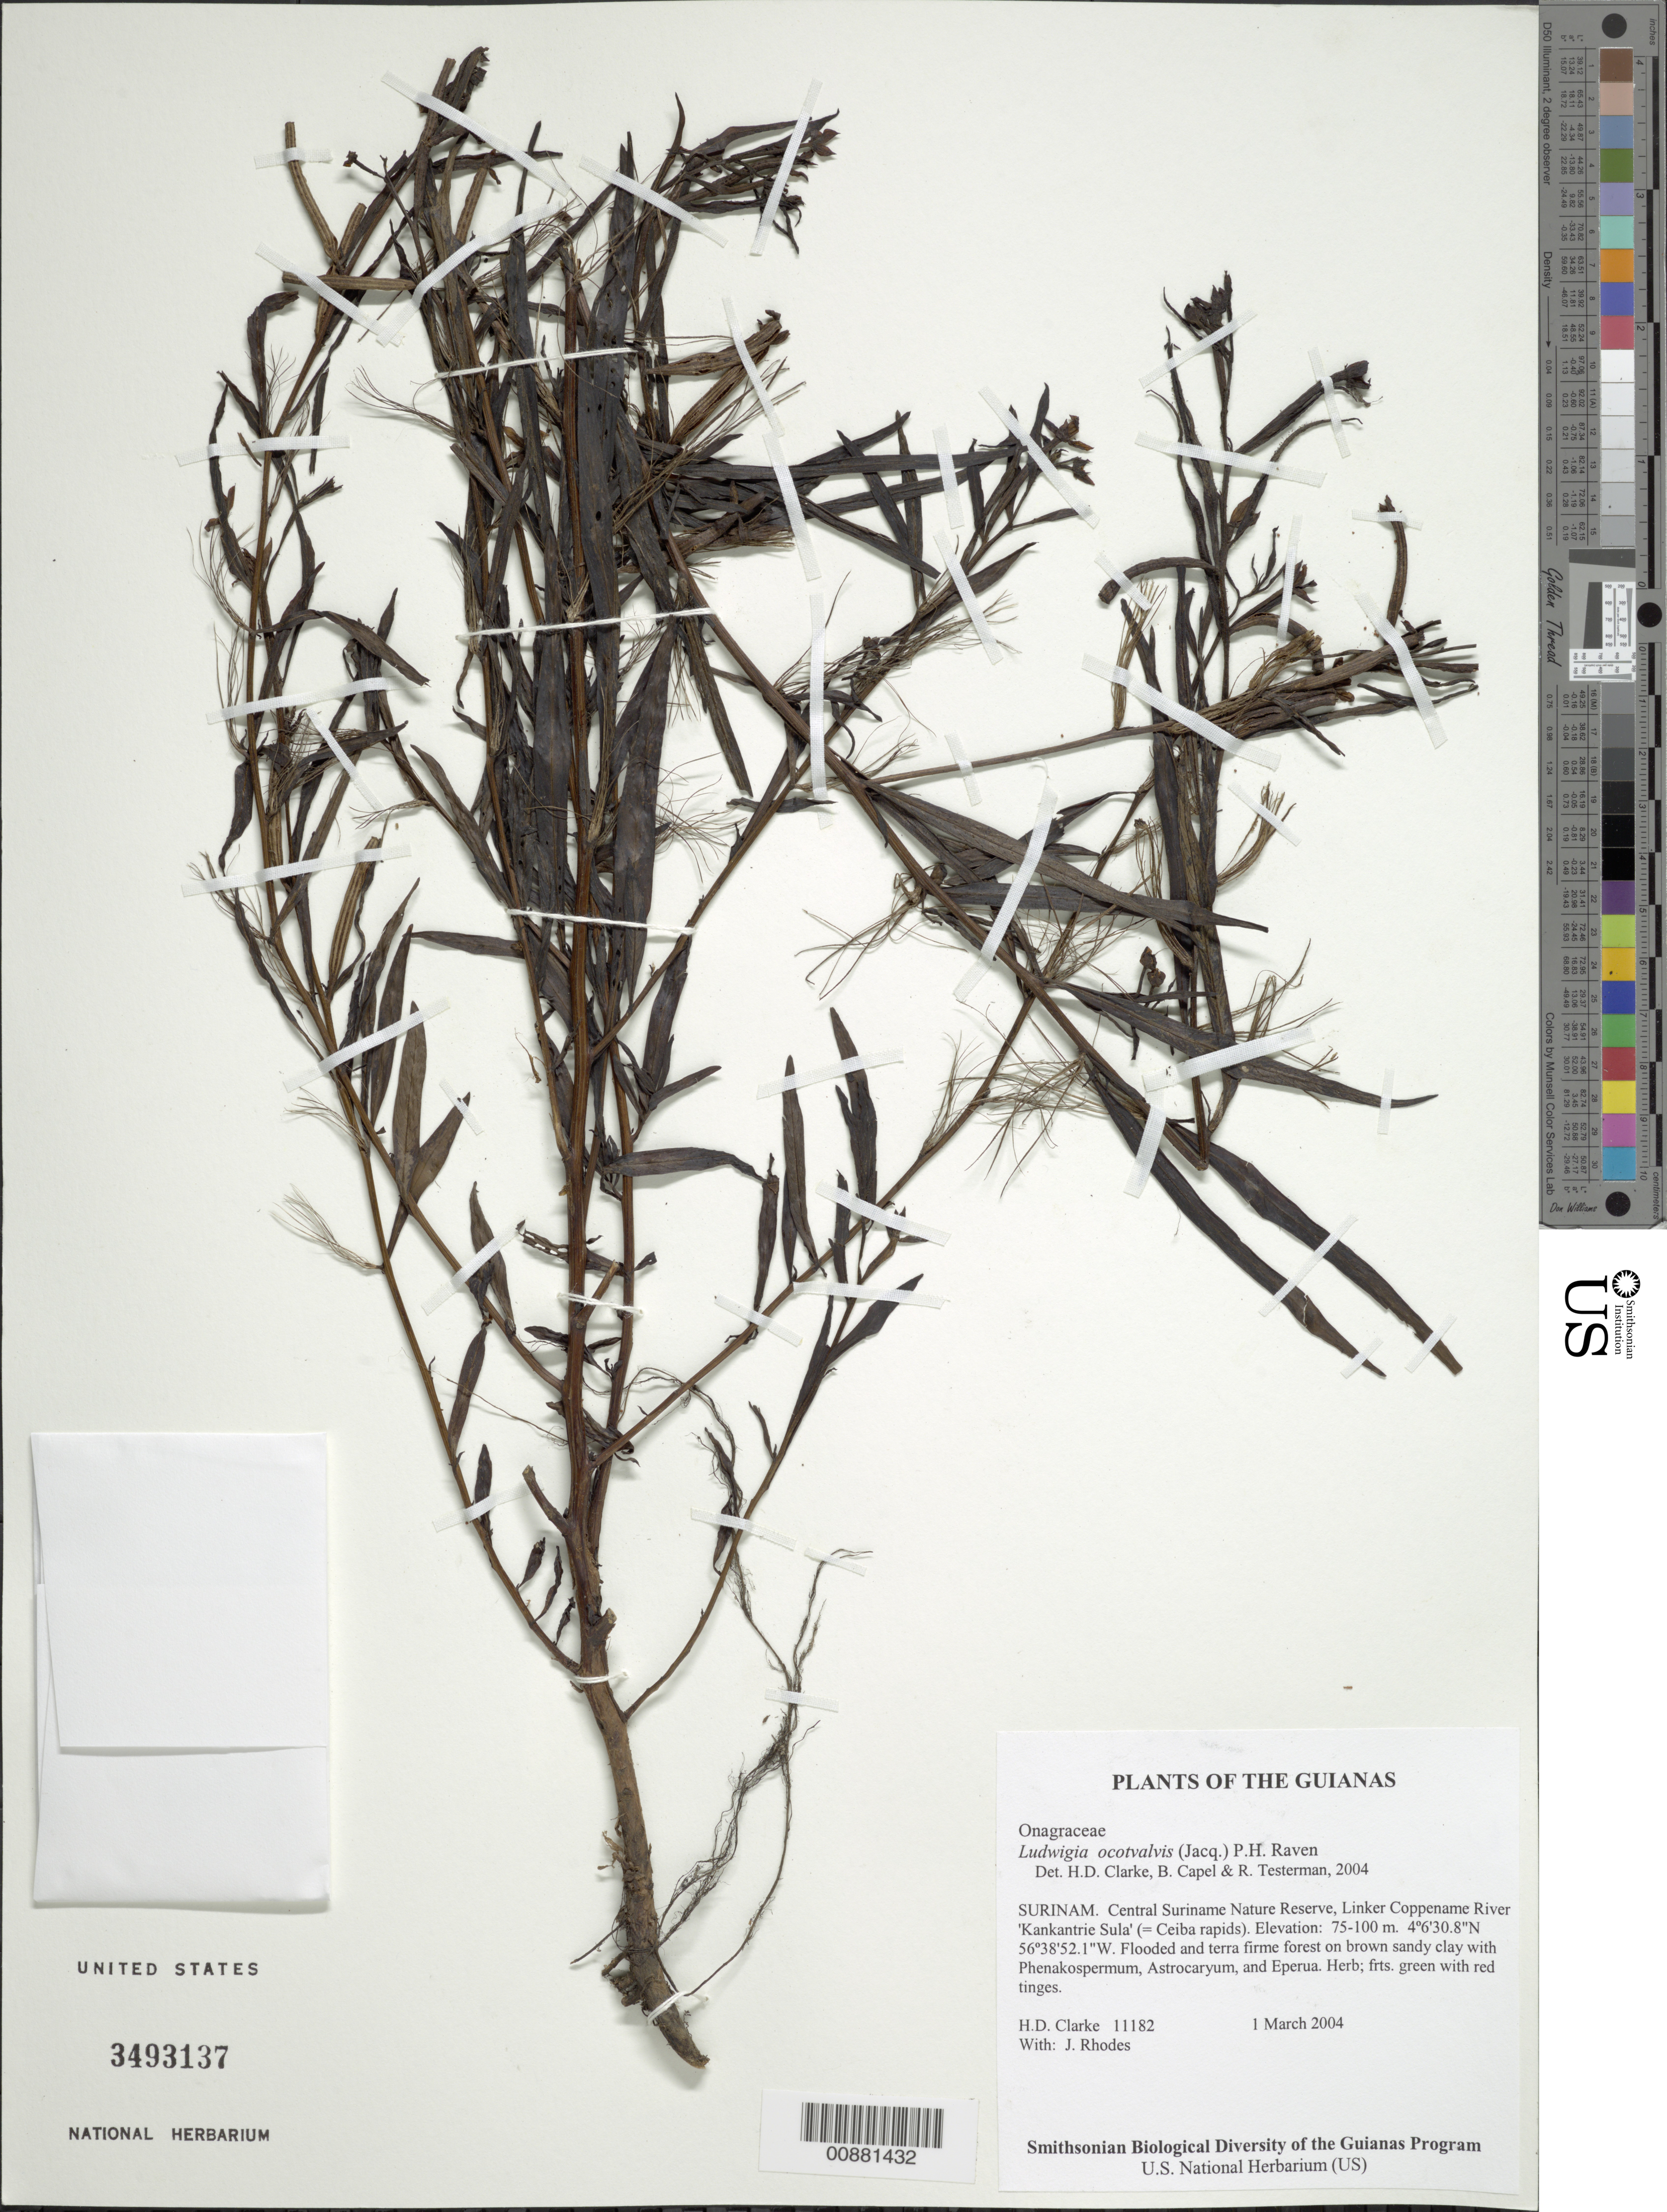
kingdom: Plantae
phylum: Tracheophyta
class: Magnoliopsida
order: Myrtales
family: Onagraceae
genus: Ludwigia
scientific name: Ludwigia octovalvis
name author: (Jacq.) P.H. Raven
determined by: Clarke, H. D.; Testerman, R.; Capel, B.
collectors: H. D. Clarke & J. Rhodes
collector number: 11182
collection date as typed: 1 March 2004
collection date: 2004-03-01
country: Suriname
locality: Central Suriname Nature Reserve, Linker Coppename River 'Kankantrie Sula' (= Ceiba rapids)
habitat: Flooded and terra firme forest on brown sandy clay with Phenakospermum, Astrocaryum, and Eperua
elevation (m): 75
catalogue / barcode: US 3493137